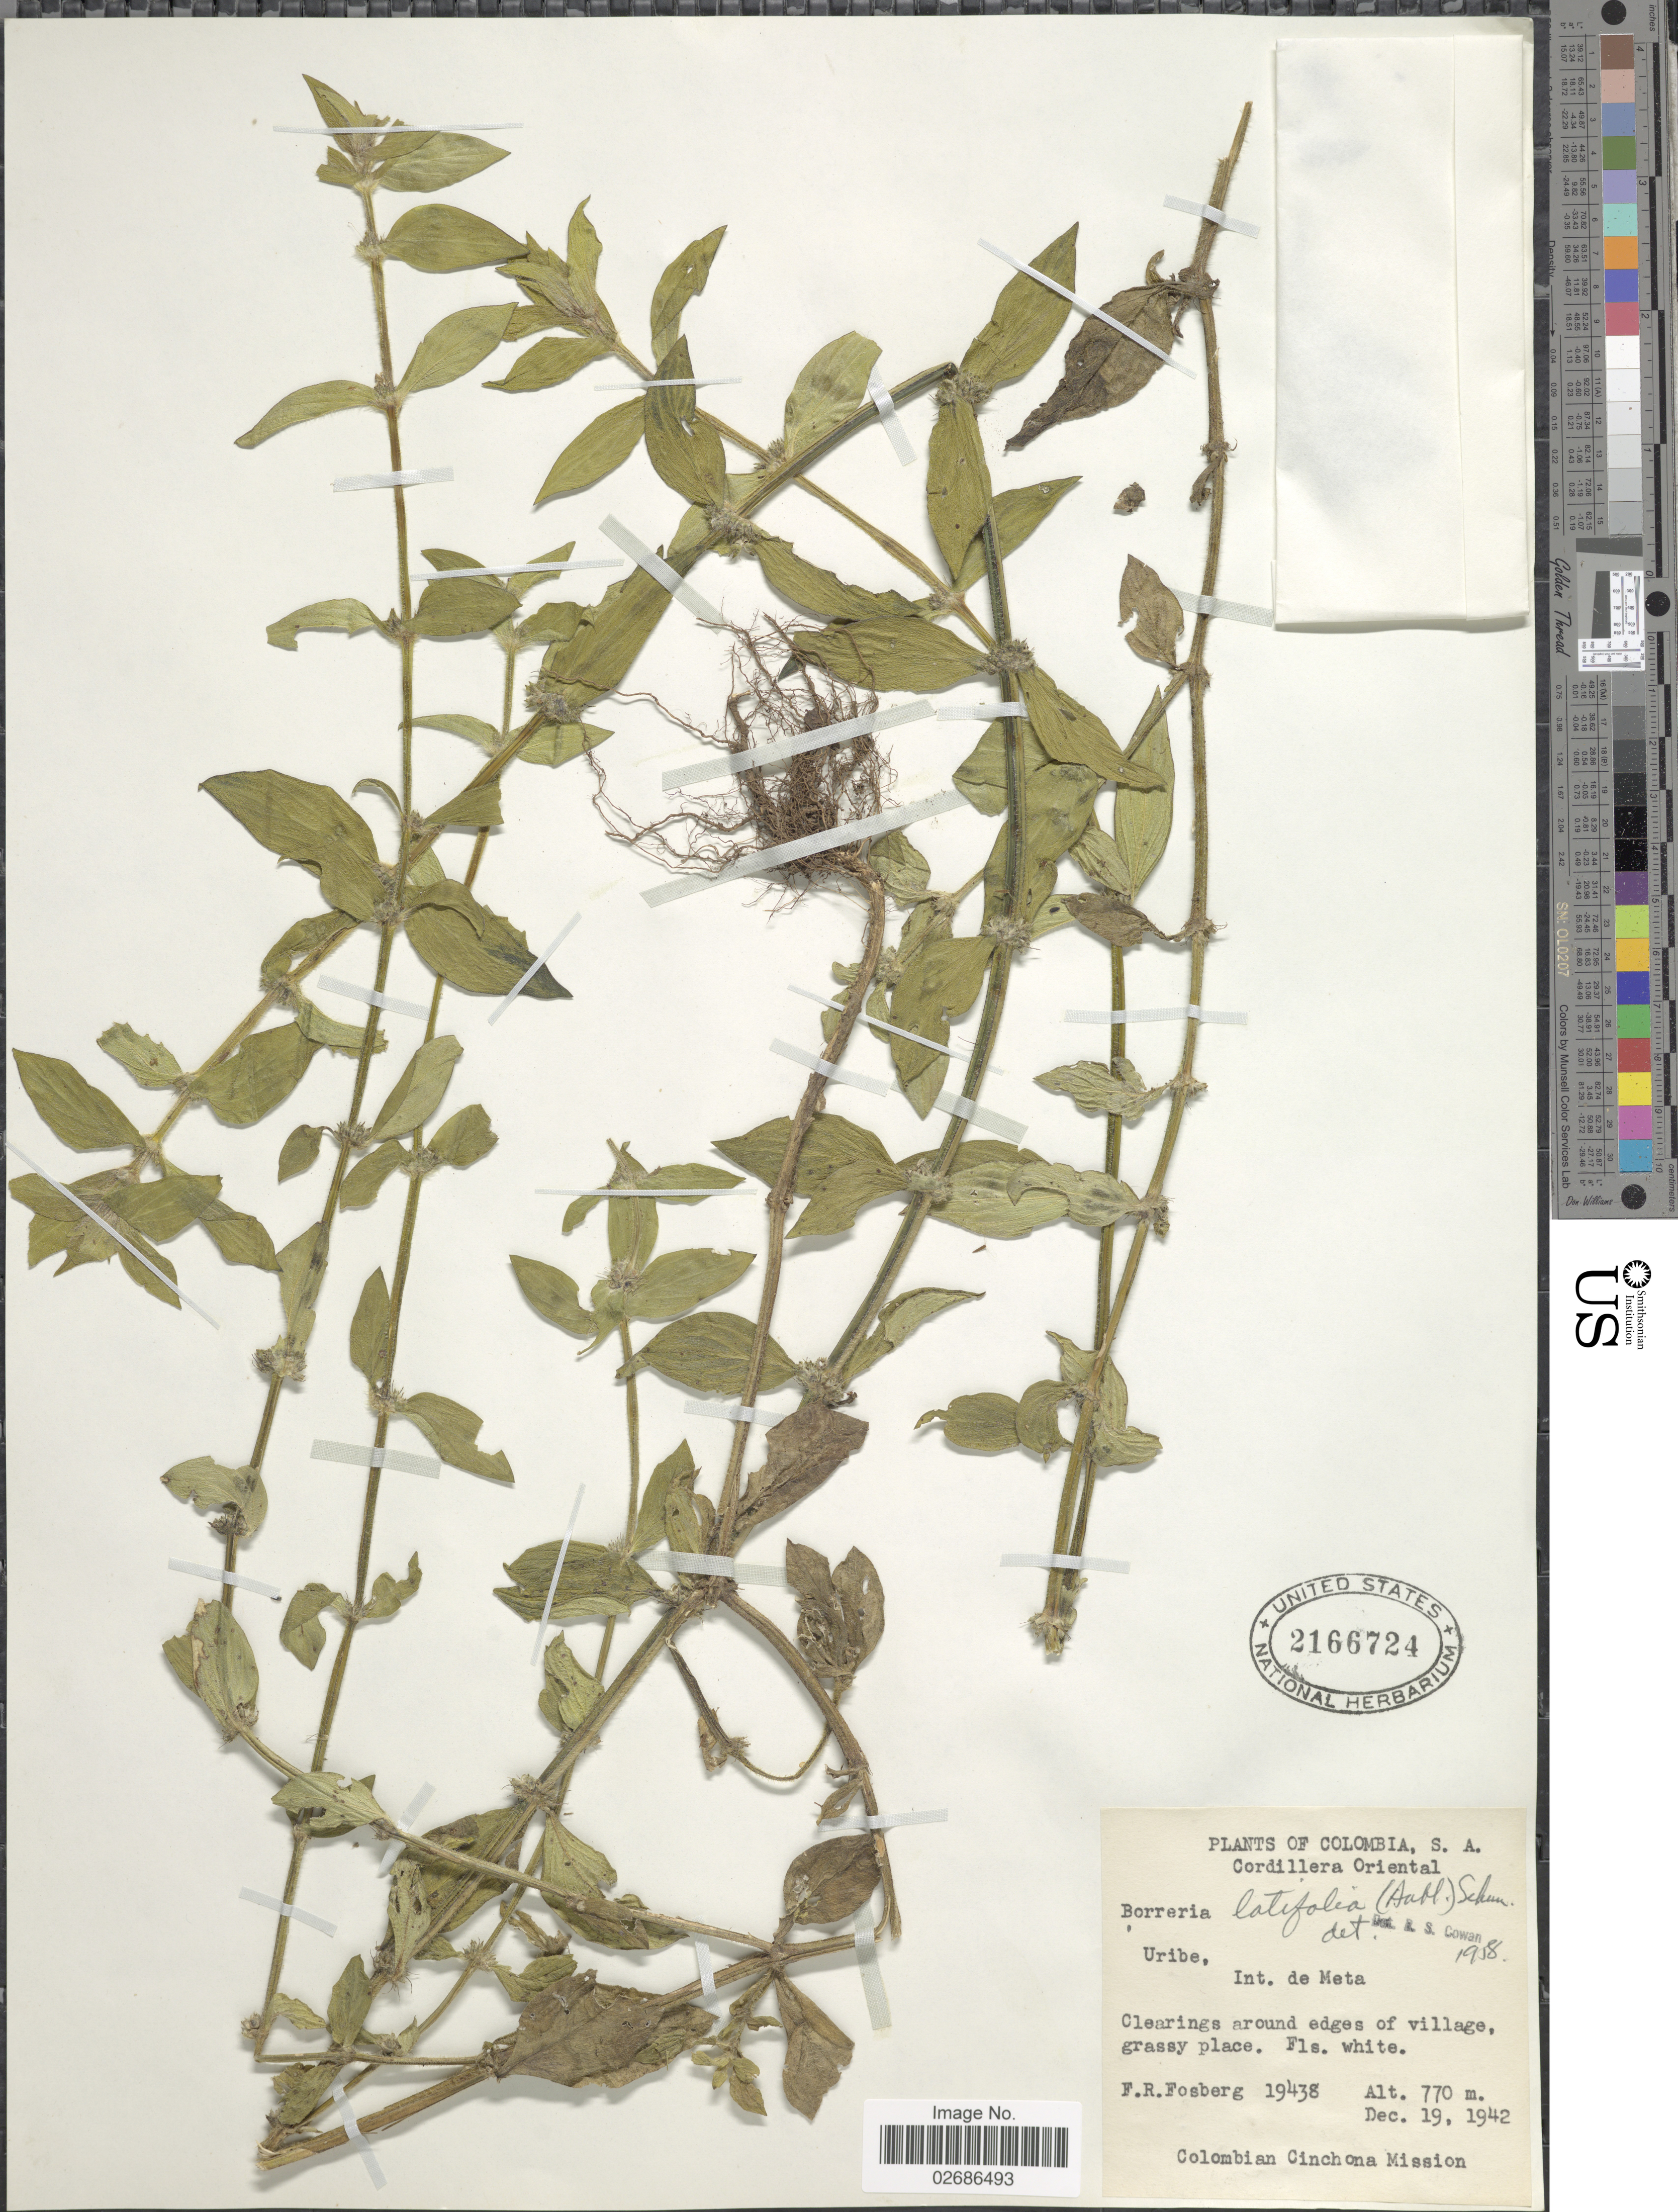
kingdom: Plantae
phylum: Tracheophyta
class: Magnoliopsida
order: Gentianales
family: Rubiaceae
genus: Borreria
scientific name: Borreria latifolia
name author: (Aubl.) K. Schum.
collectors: F. R. Fosberg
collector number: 19438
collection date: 1942-12-19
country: Colombia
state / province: Meta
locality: Cordillera Oriental, Int. de Meta, Clearings around edges of village, Uribe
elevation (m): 770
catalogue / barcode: US 2166724